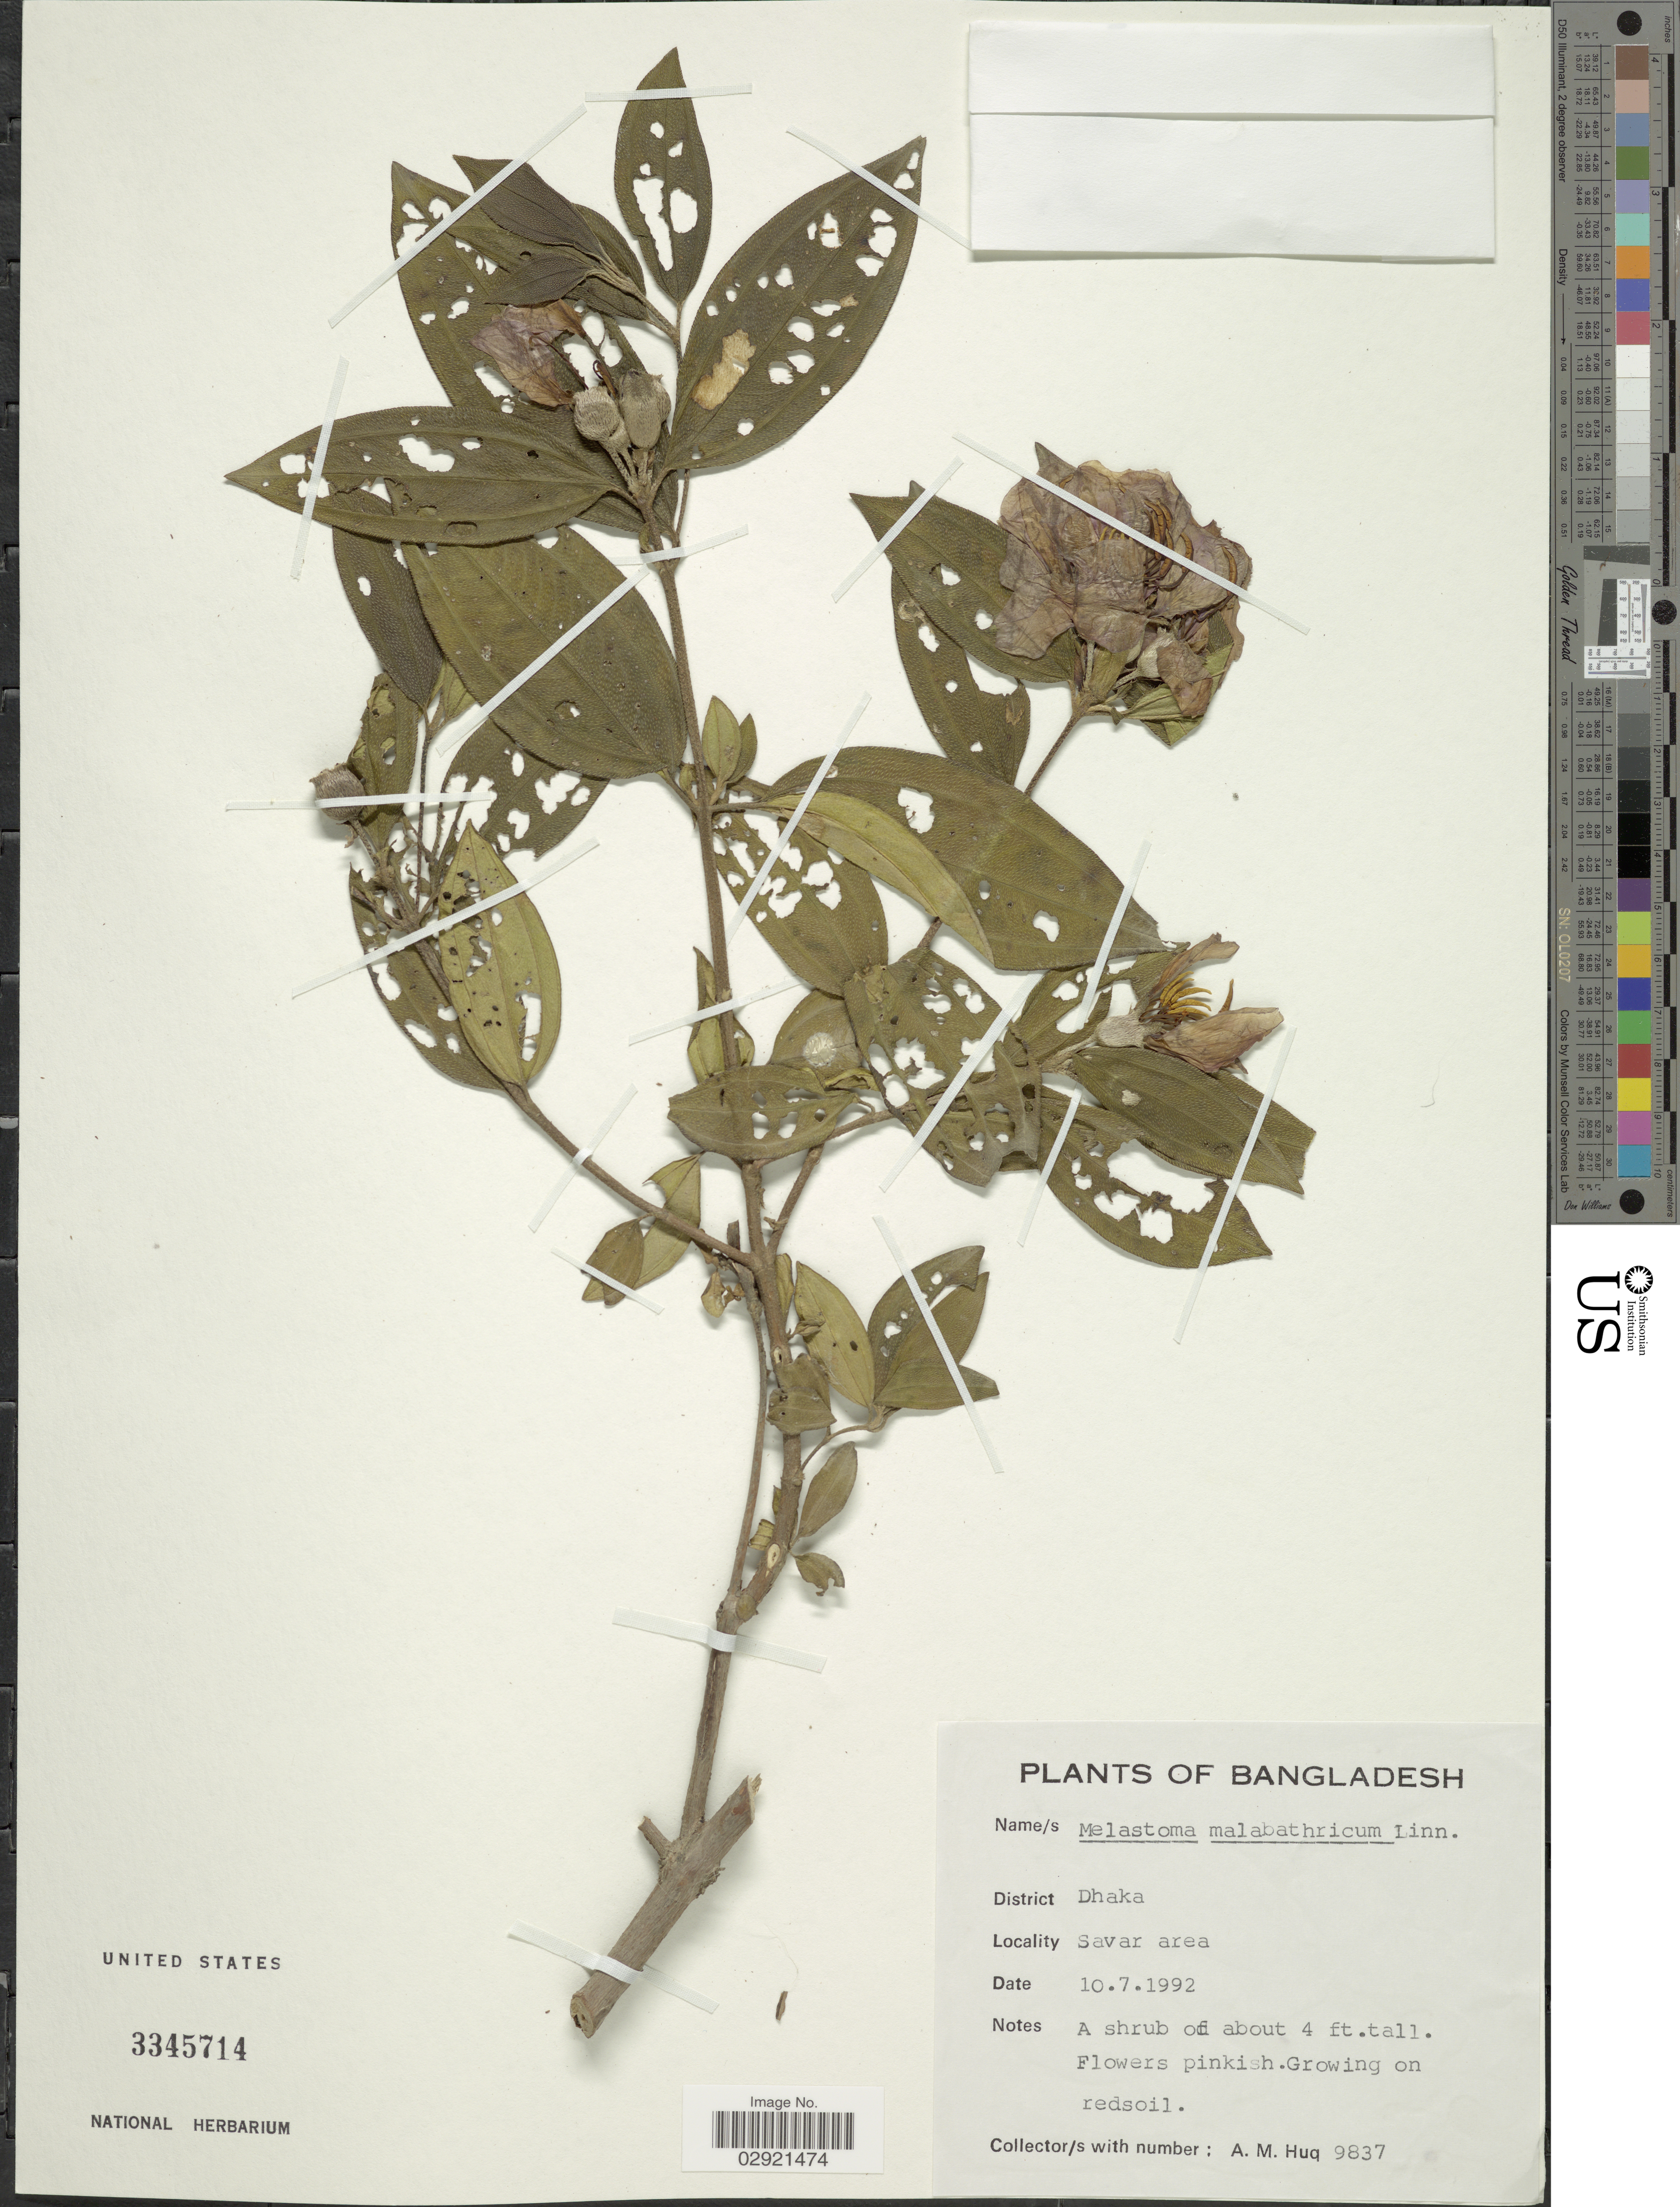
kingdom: Plantae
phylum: Tracheophyta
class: Magnoliopsida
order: Myrtales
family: Melastomataceae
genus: Melastoma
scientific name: Melastoma malabathricum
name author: L.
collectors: A. M. Huq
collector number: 9837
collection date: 1992-07-10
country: Bangladesh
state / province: Dhaka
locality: District Dhaka. Savar area.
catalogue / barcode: US 3345714